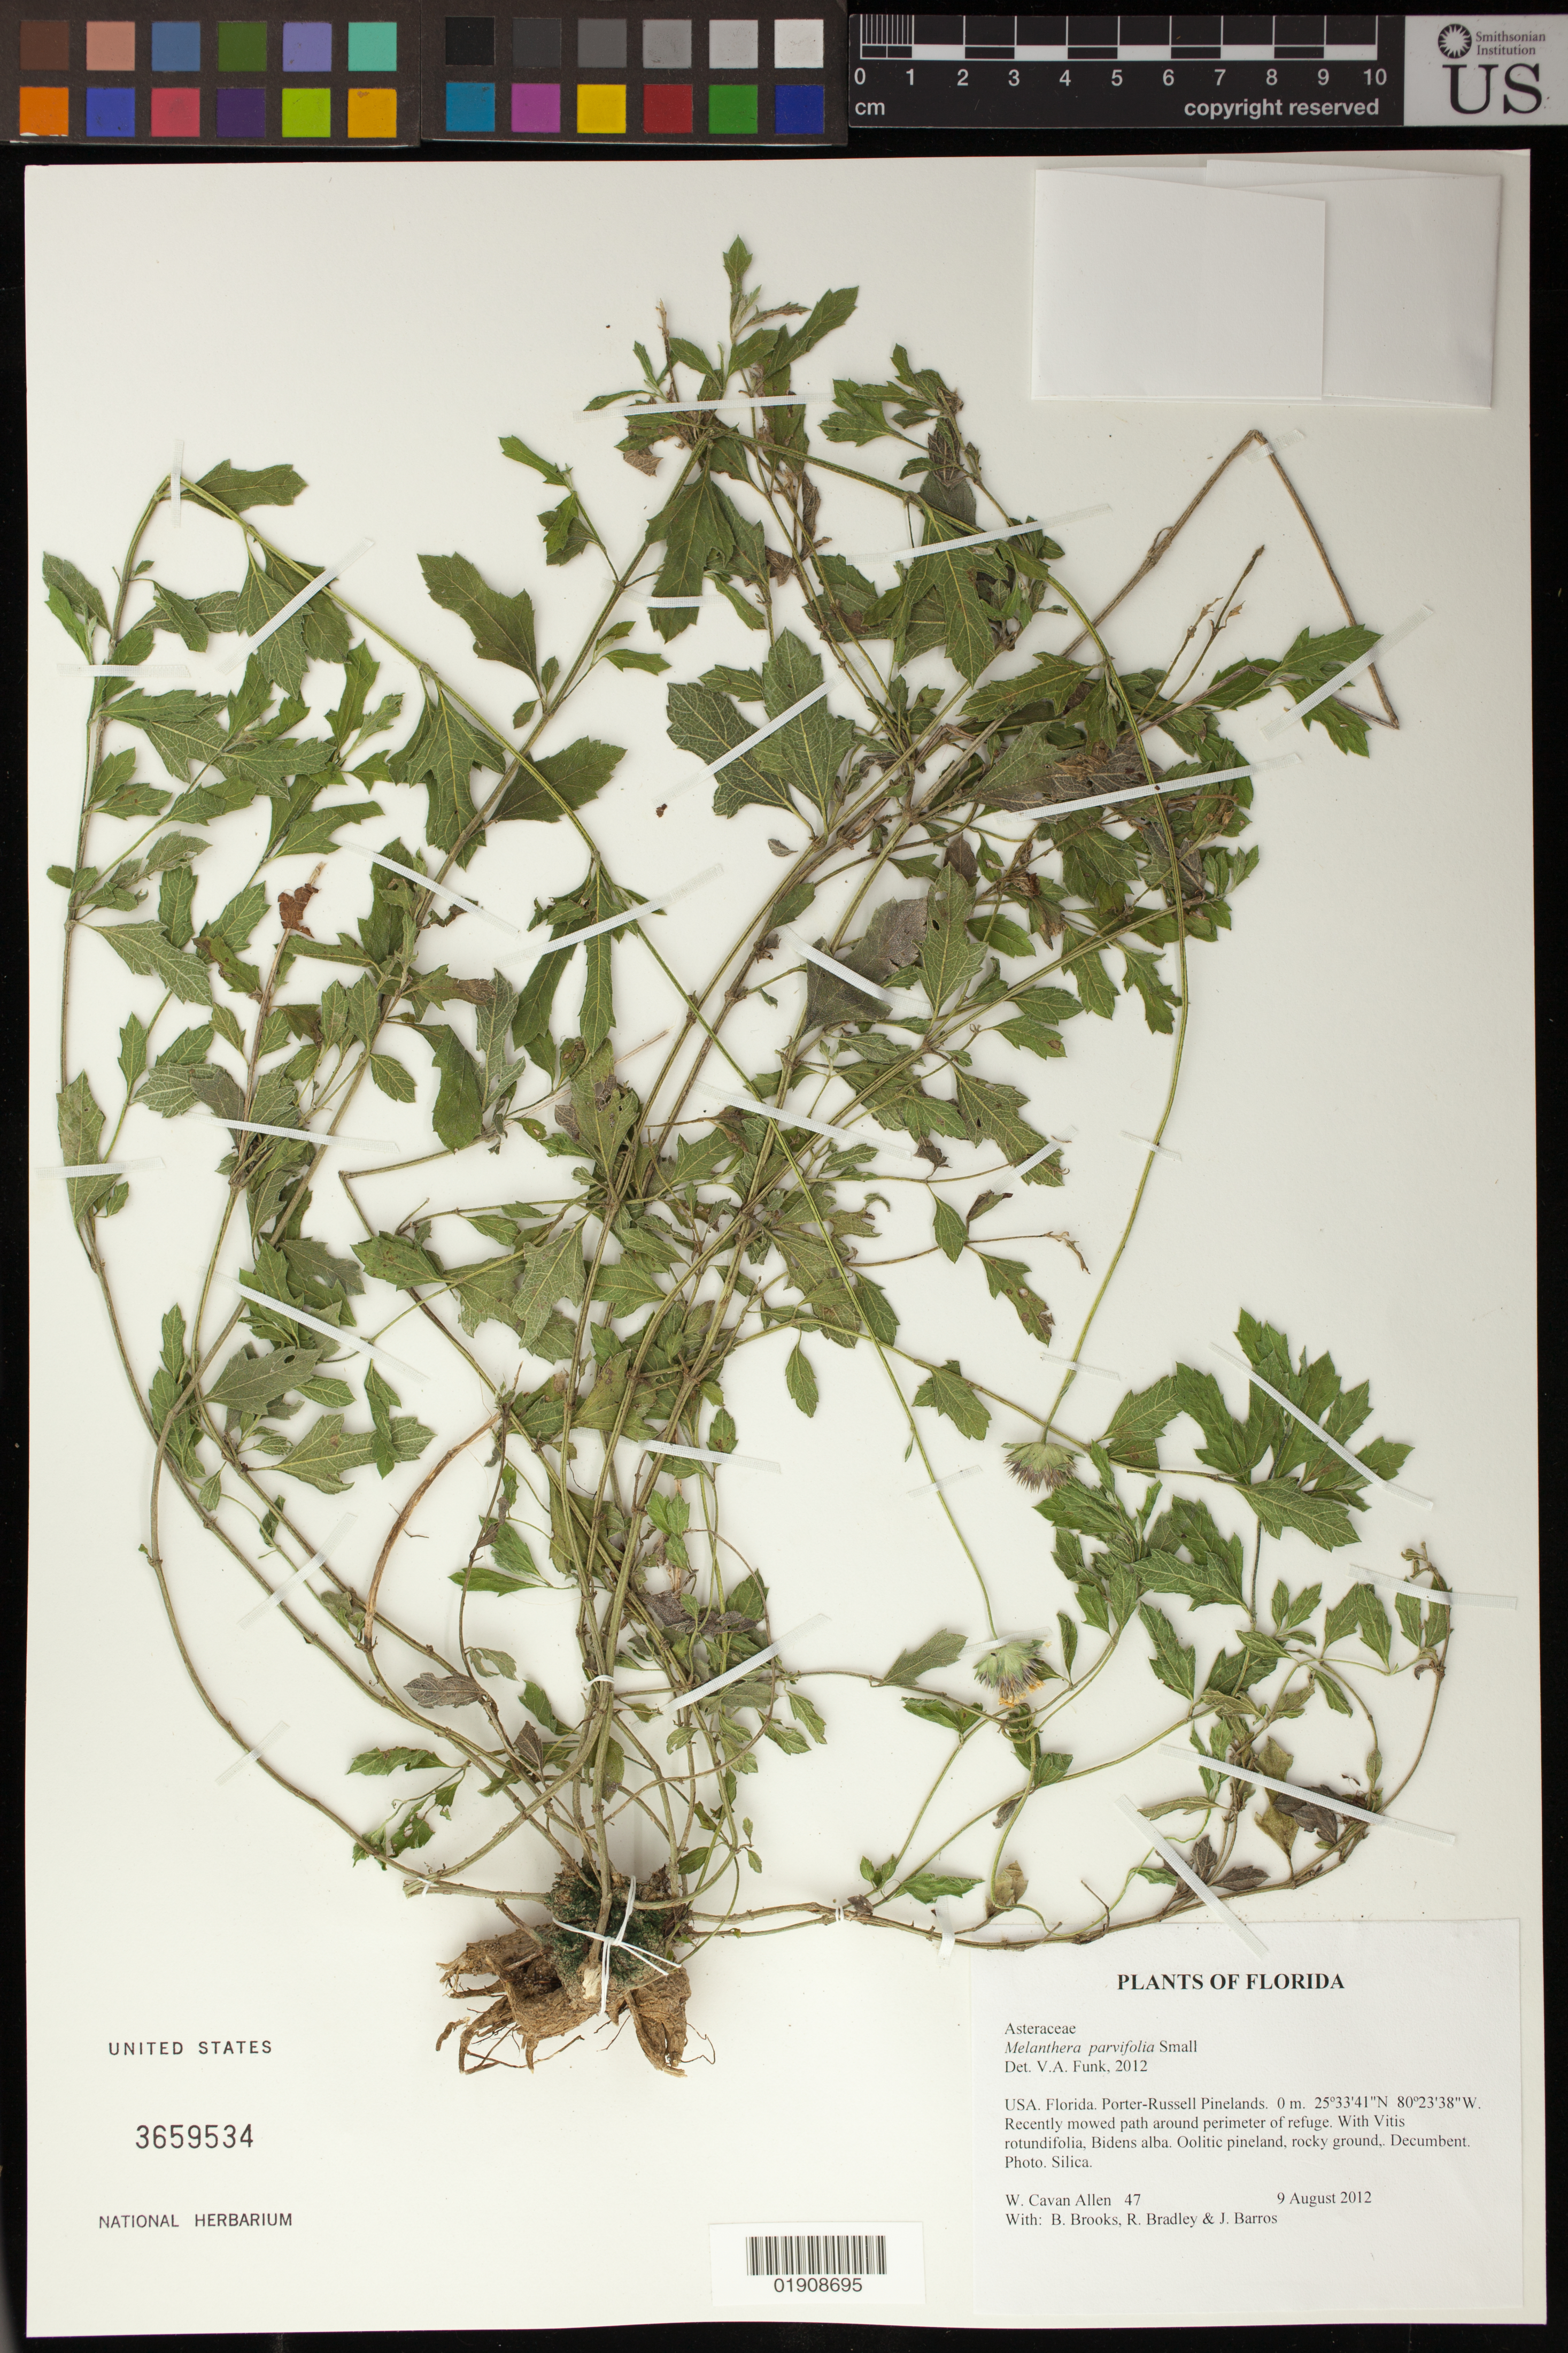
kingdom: Plantae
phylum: Tracheophyta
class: Magnoliopsida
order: Asterales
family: Asteraceae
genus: Melanthera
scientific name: Melanthera parvifolia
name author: Small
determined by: Funk, Vicki A., (BOT), Smithsonian Institution - National Museum of Natural History (UNITED STATES)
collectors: W. C. Allen, B. Brooks, R. Bradley & J. Barros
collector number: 47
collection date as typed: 9 August 2012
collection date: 2012-08-09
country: United States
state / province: Florida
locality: Porter-Russell Pinelands.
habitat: Recently mowed path around perimeter of refuge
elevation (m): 0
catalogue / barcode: US 3659534